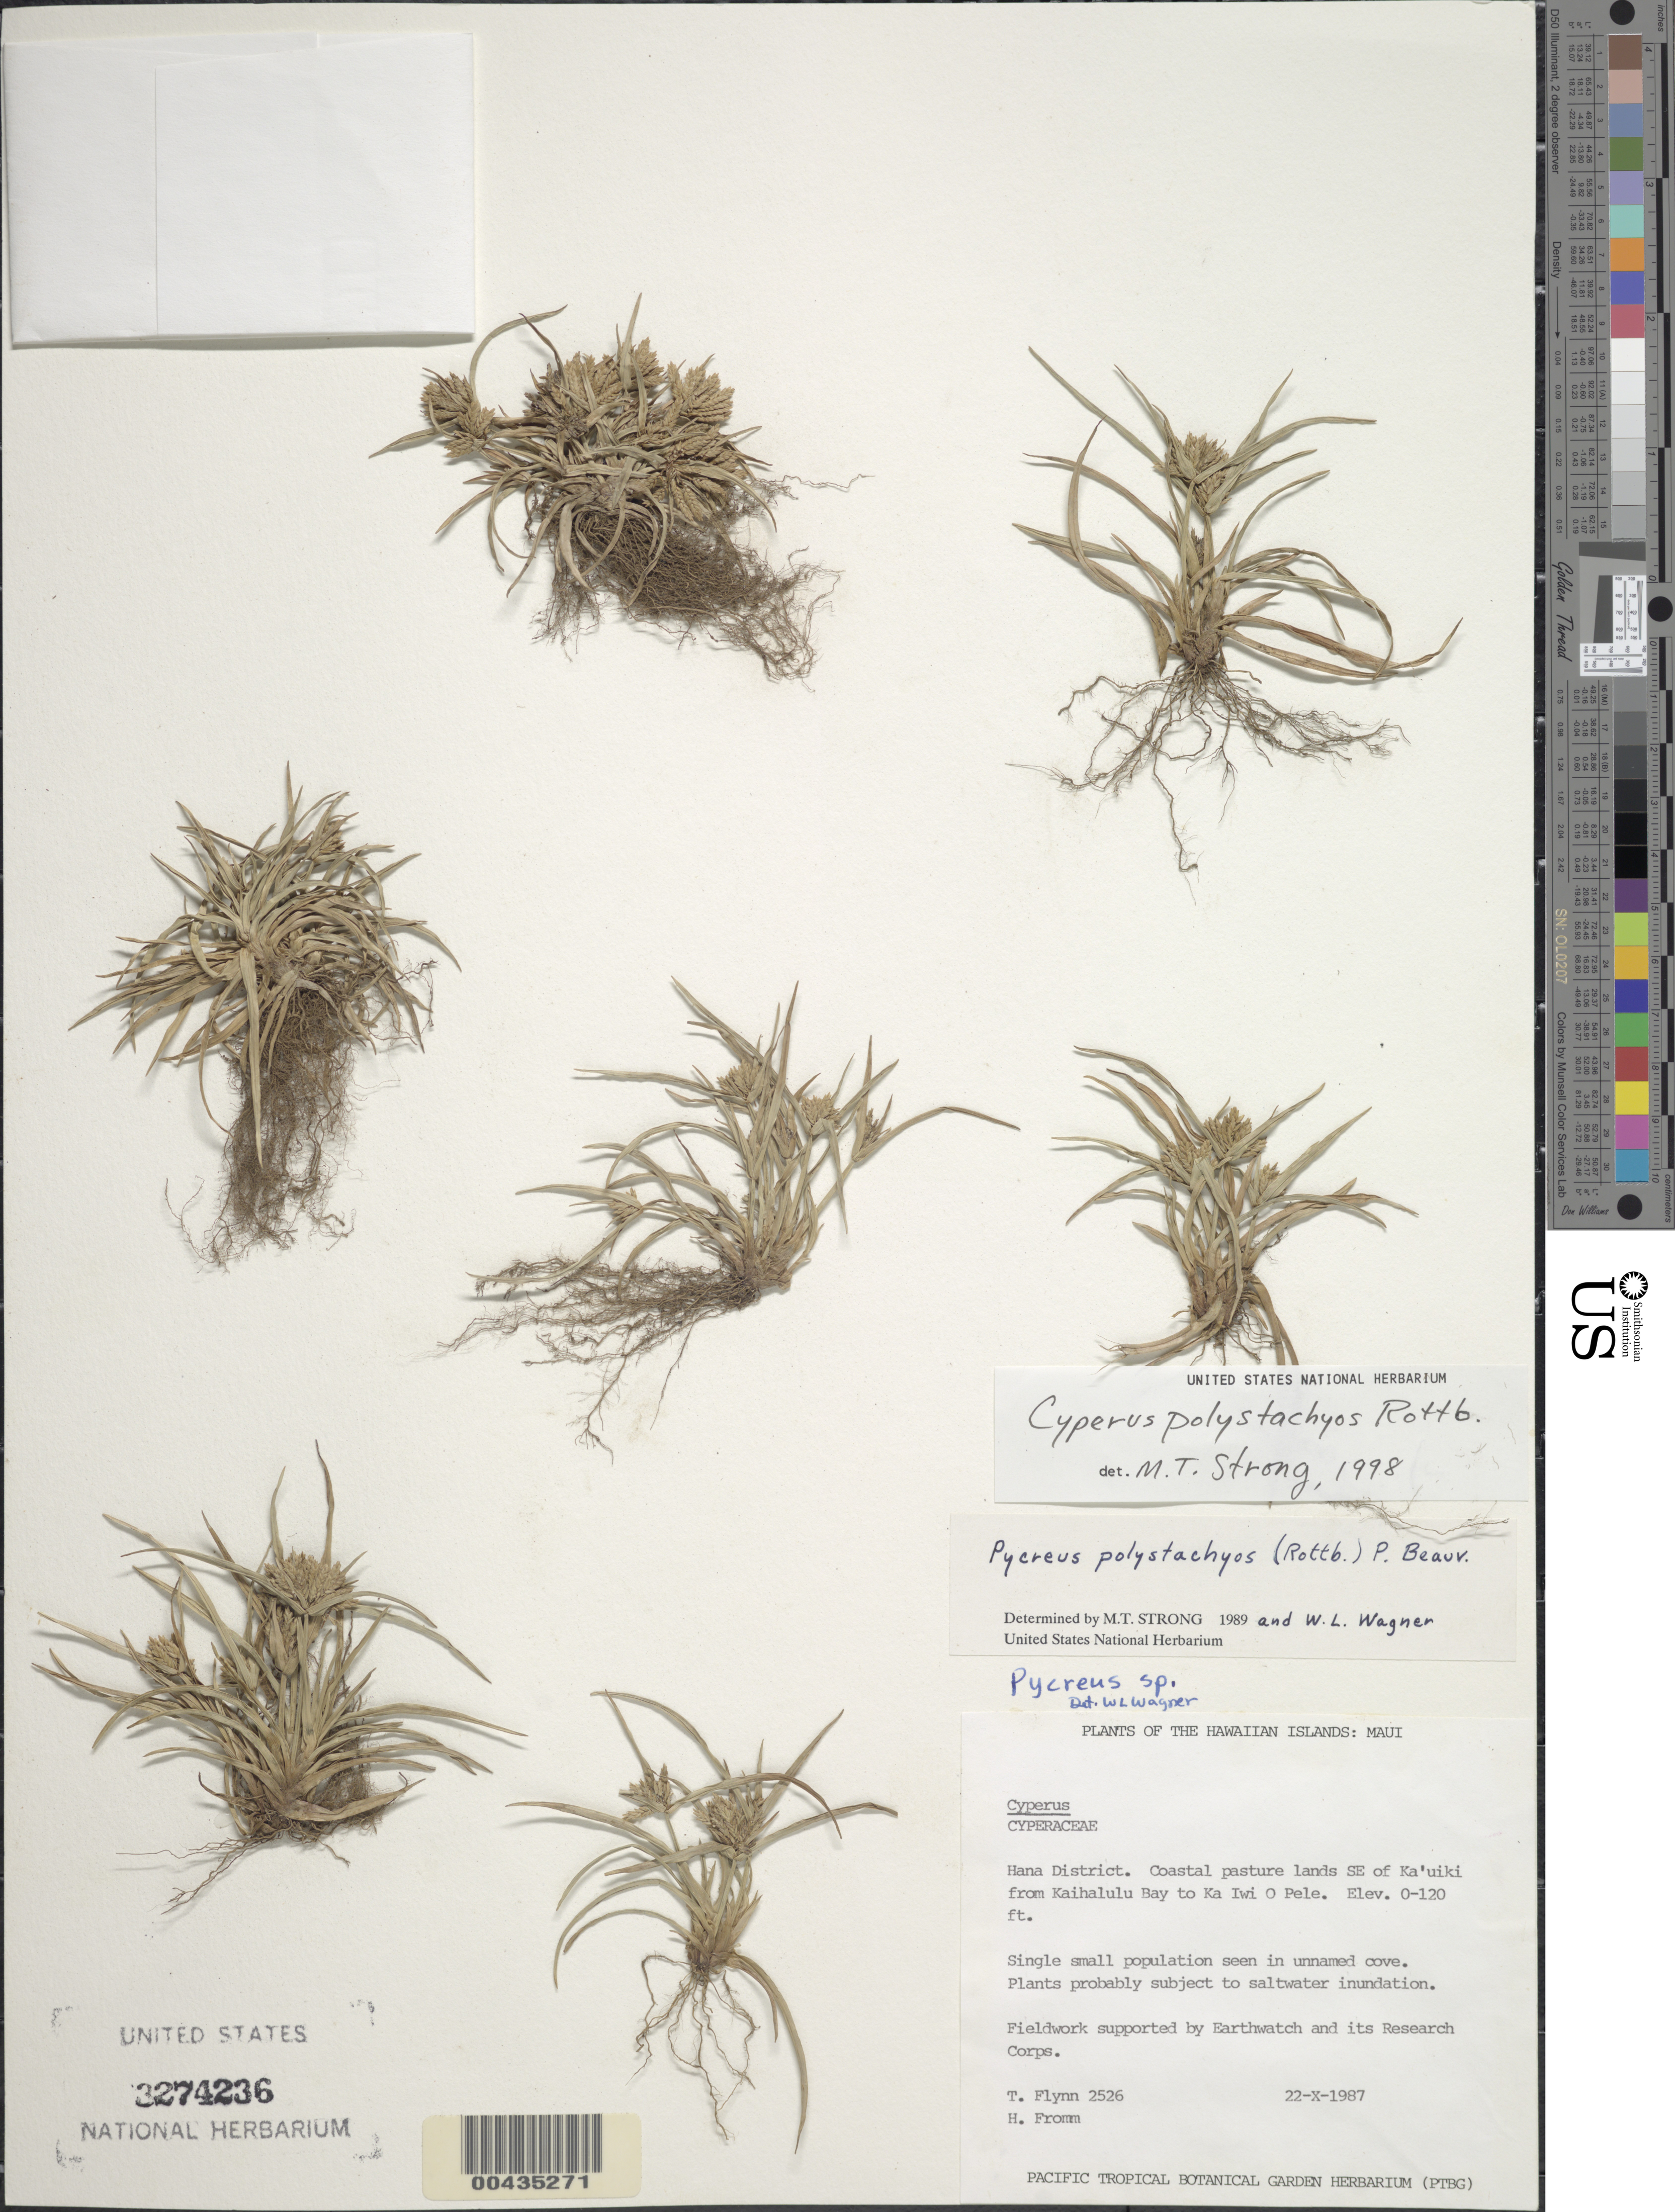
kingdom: Plantae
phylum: Tracheophyta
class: Liliopsida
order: Poales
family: Cyperaceae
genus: Cyperus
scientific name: Cyperus polystachyos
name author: Rottb.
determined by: Strong, Mark T., (BOT), Smithsonian Institution - National Museum of Natural History (UNITED STATES)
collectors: T. W. Flynn & H. Fromm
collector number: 2526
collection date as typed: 22 Oct 1987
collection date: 1987-10-22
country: United States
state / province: Hawaii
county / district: Maui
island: Maui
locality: Hana Dist., Coastal pasture lands SE of Ka'uiki from Kaihalulu Bay to Ka Iwi O Pele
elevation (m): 0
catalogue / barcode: US 3274236